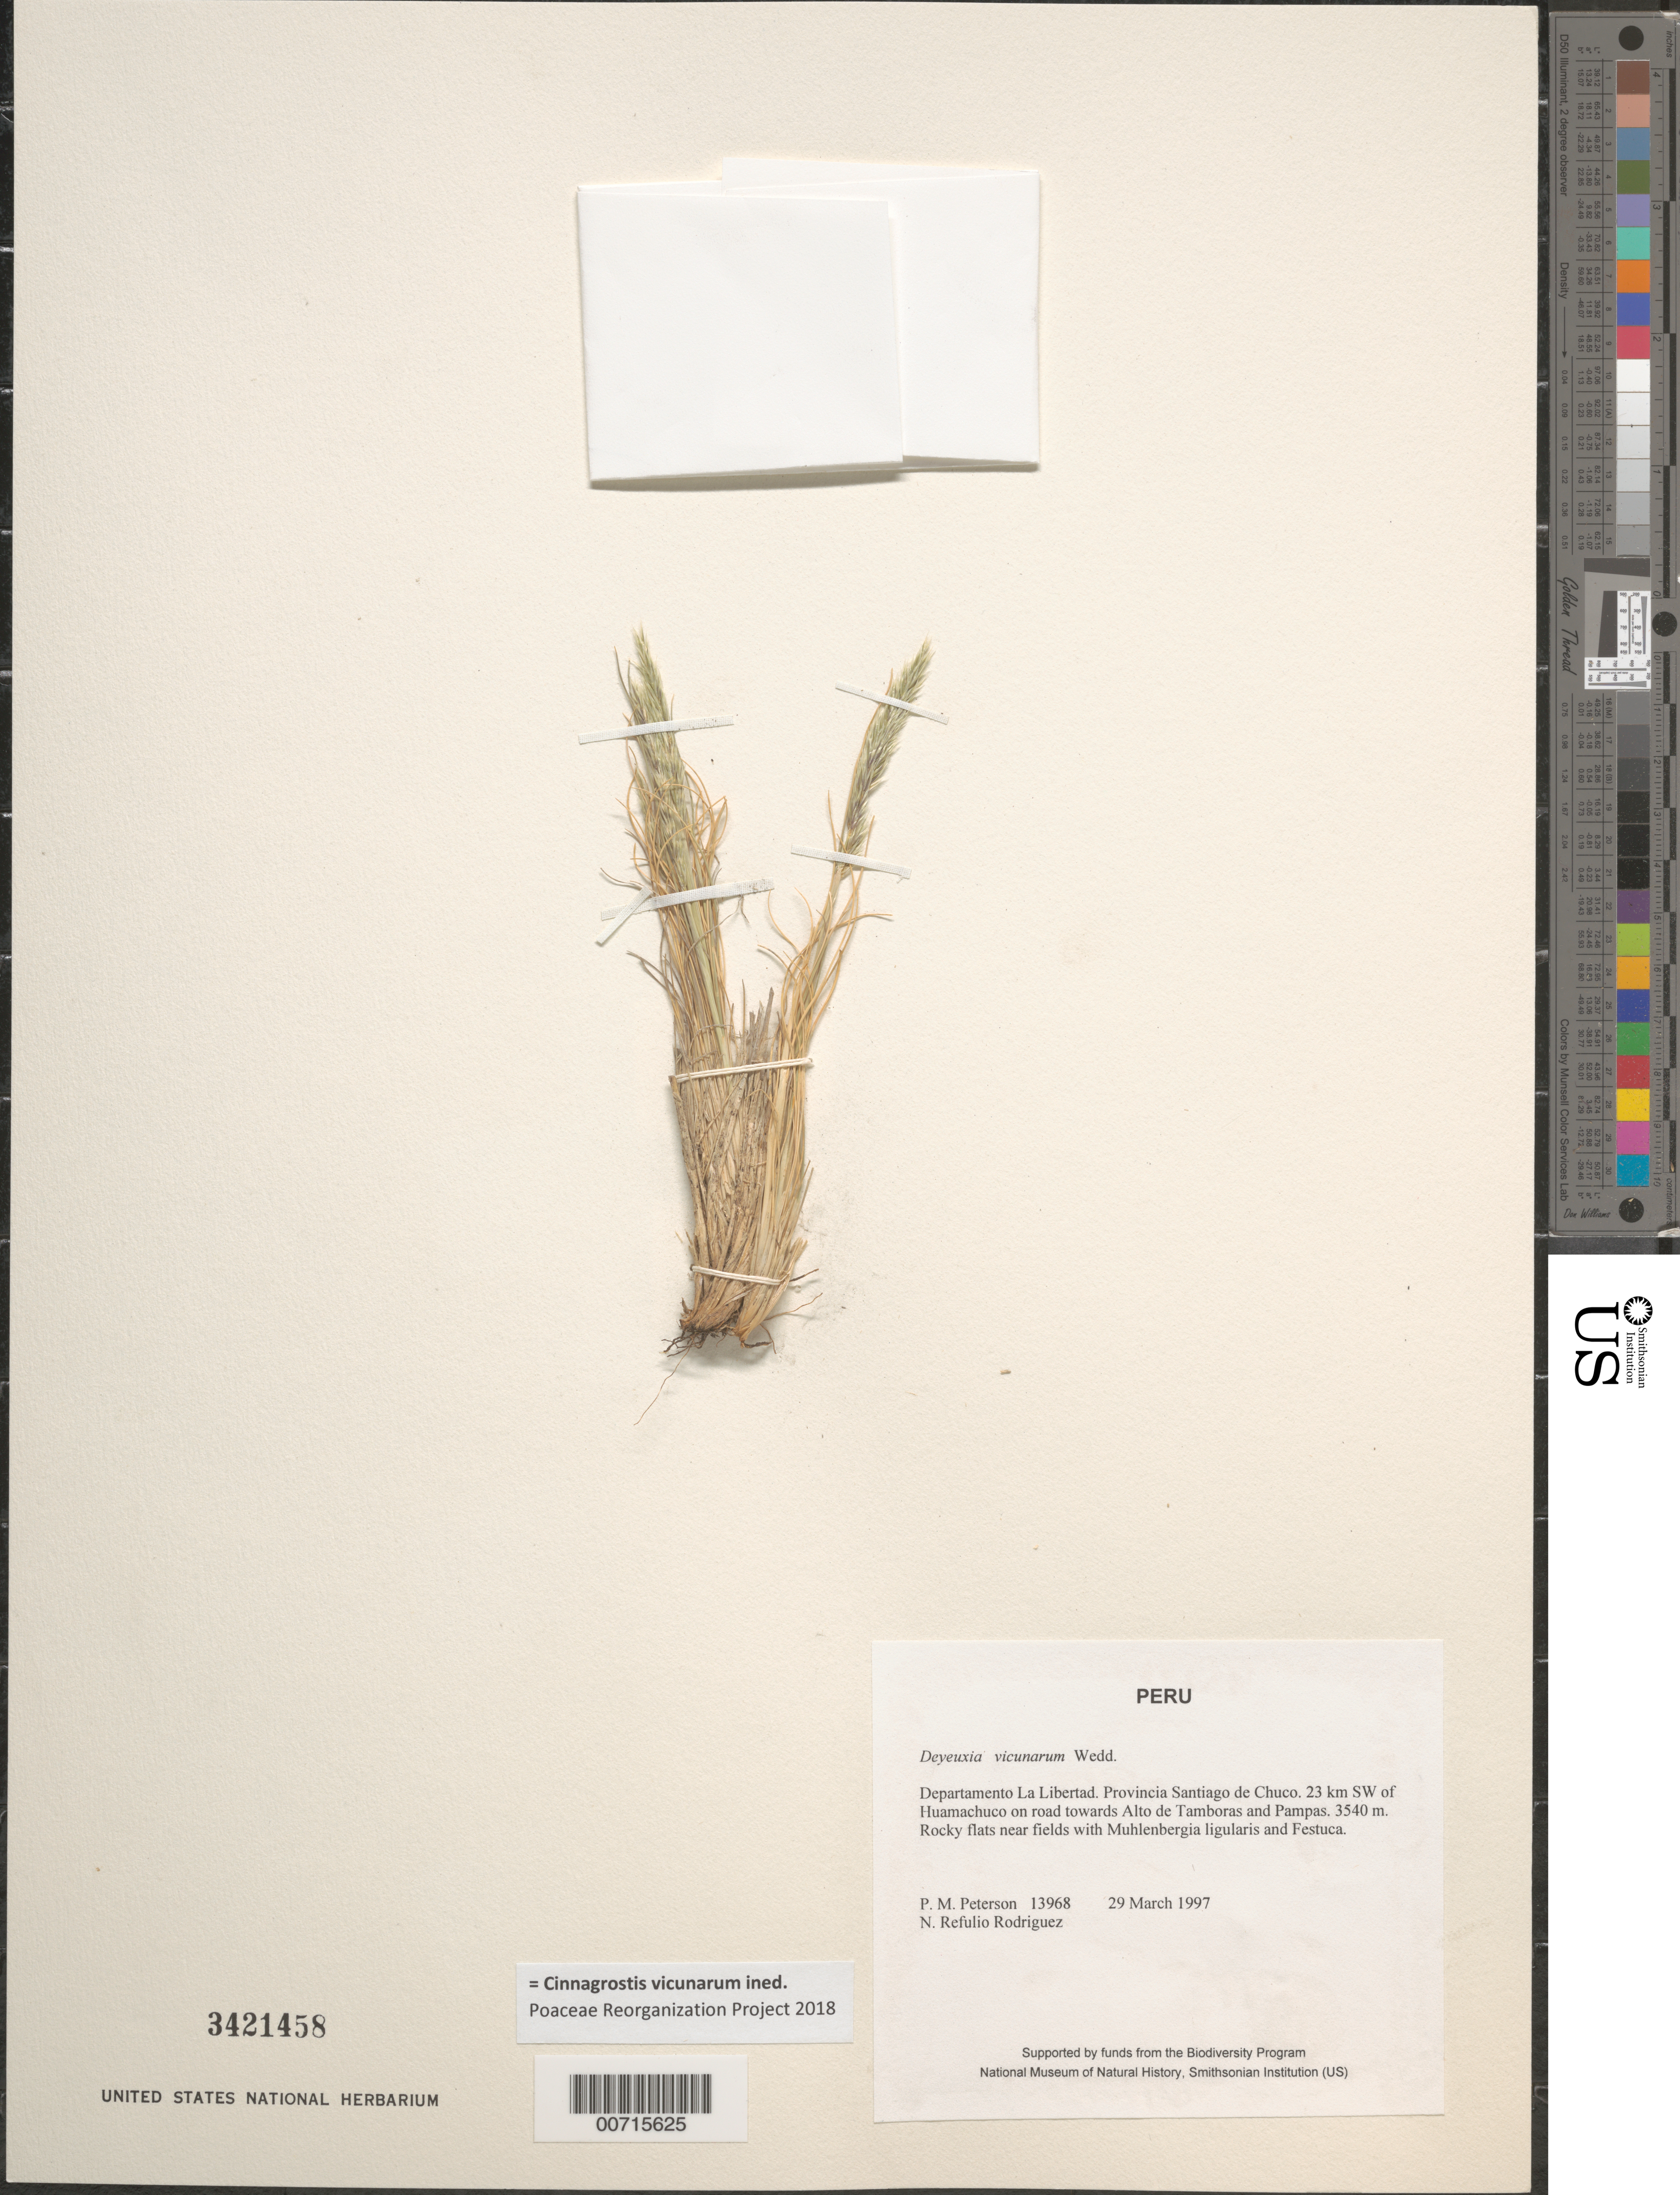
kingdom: Plantae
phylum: Tracheophyta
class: Liliopsida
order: Poales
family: Poaceae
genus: Cinnagrostis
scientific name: Cinnagrostis vicunarum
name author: (Wedd.) P.M. Peterson et al.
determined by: Poaceae Reorganization Project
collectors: P. M. Peterson & N. Refulio-Rodríguez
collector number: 13968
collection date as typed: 29 Mar 1997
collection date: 1997-03-29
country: Peru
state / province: La Libertad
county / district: Santiago de Chuco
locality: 23 km SW of Huamachuco on road towards Alto de Tamboras and Pampas.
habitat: Rocky flats near fields with Muhlenbergia ligularis and Festuca.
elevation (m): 3540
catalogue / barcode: US 3421458